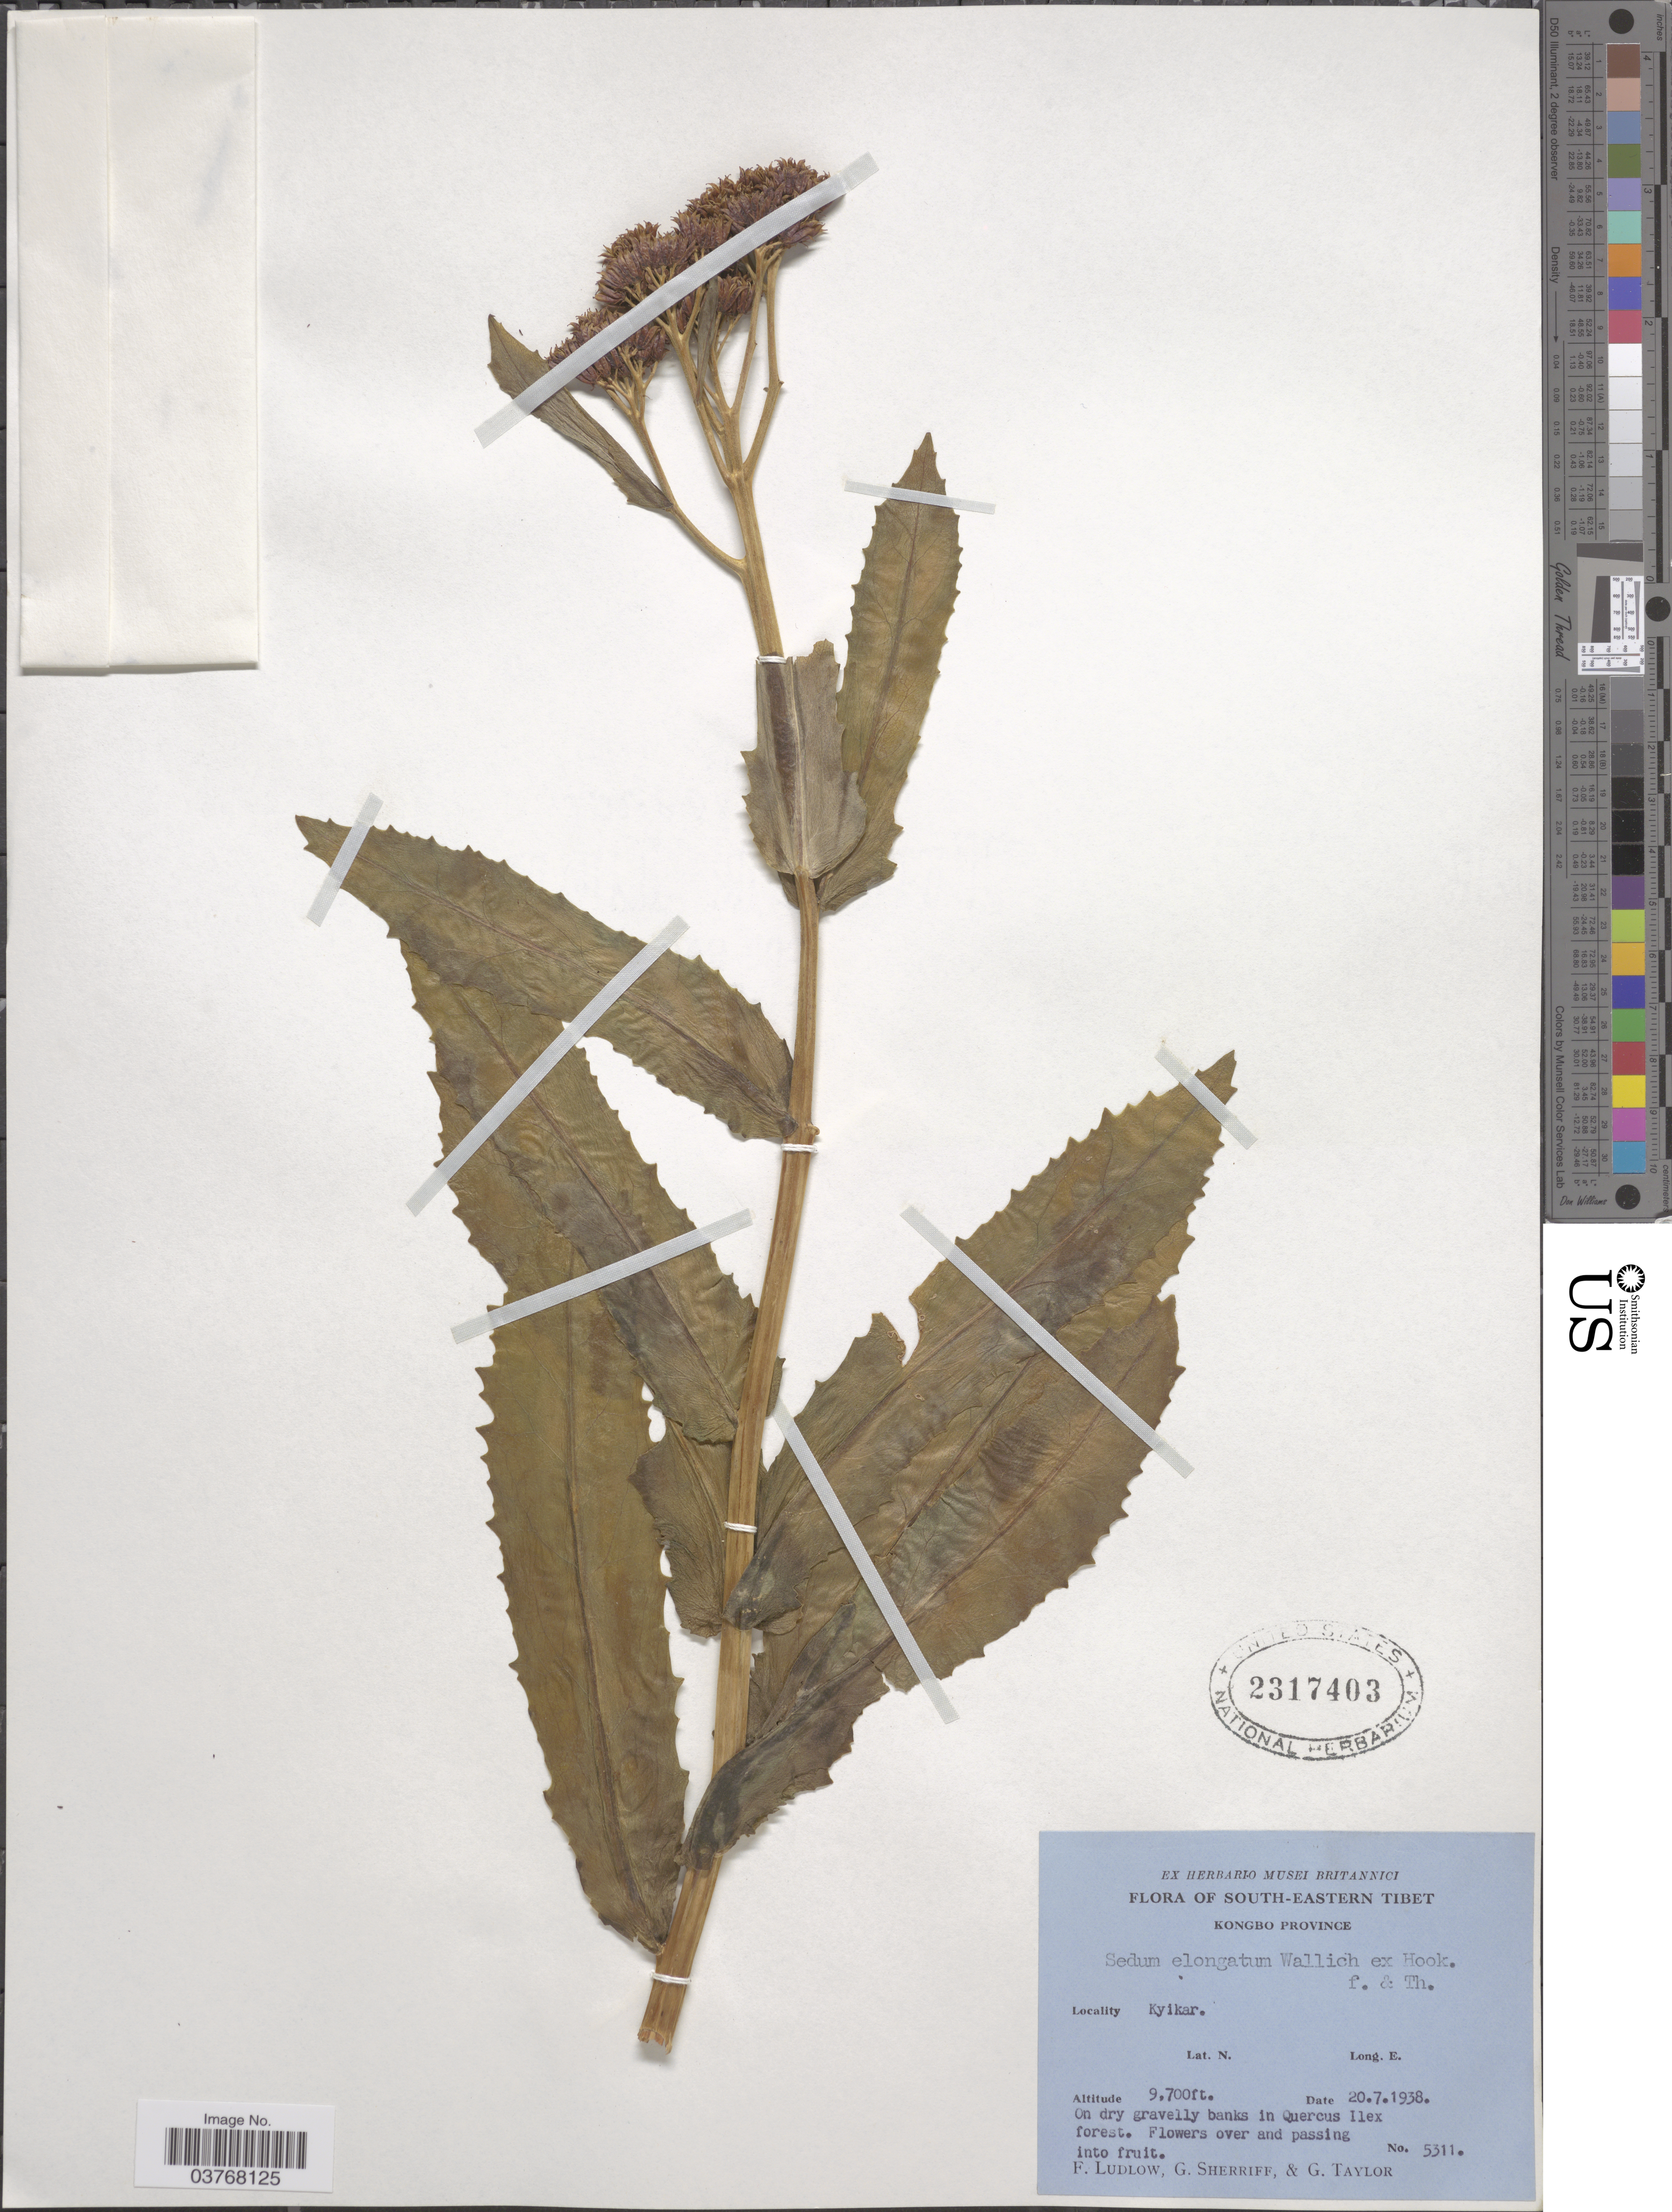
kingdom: Plantae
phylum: Tracheophyta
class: Magnoliopsida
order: Saxifragales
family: Crassulaceae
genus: Sedum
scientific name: Sedum elongatum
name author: Ledeb.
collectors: F. Ludlow, G. Sherriff & G. Taylor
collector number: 5311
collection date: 1938-07-20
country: China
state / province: Xizang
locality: South-eastern Tibet. Kongbo Province. Kyikar.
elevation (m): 2957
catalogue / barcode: US 2317403